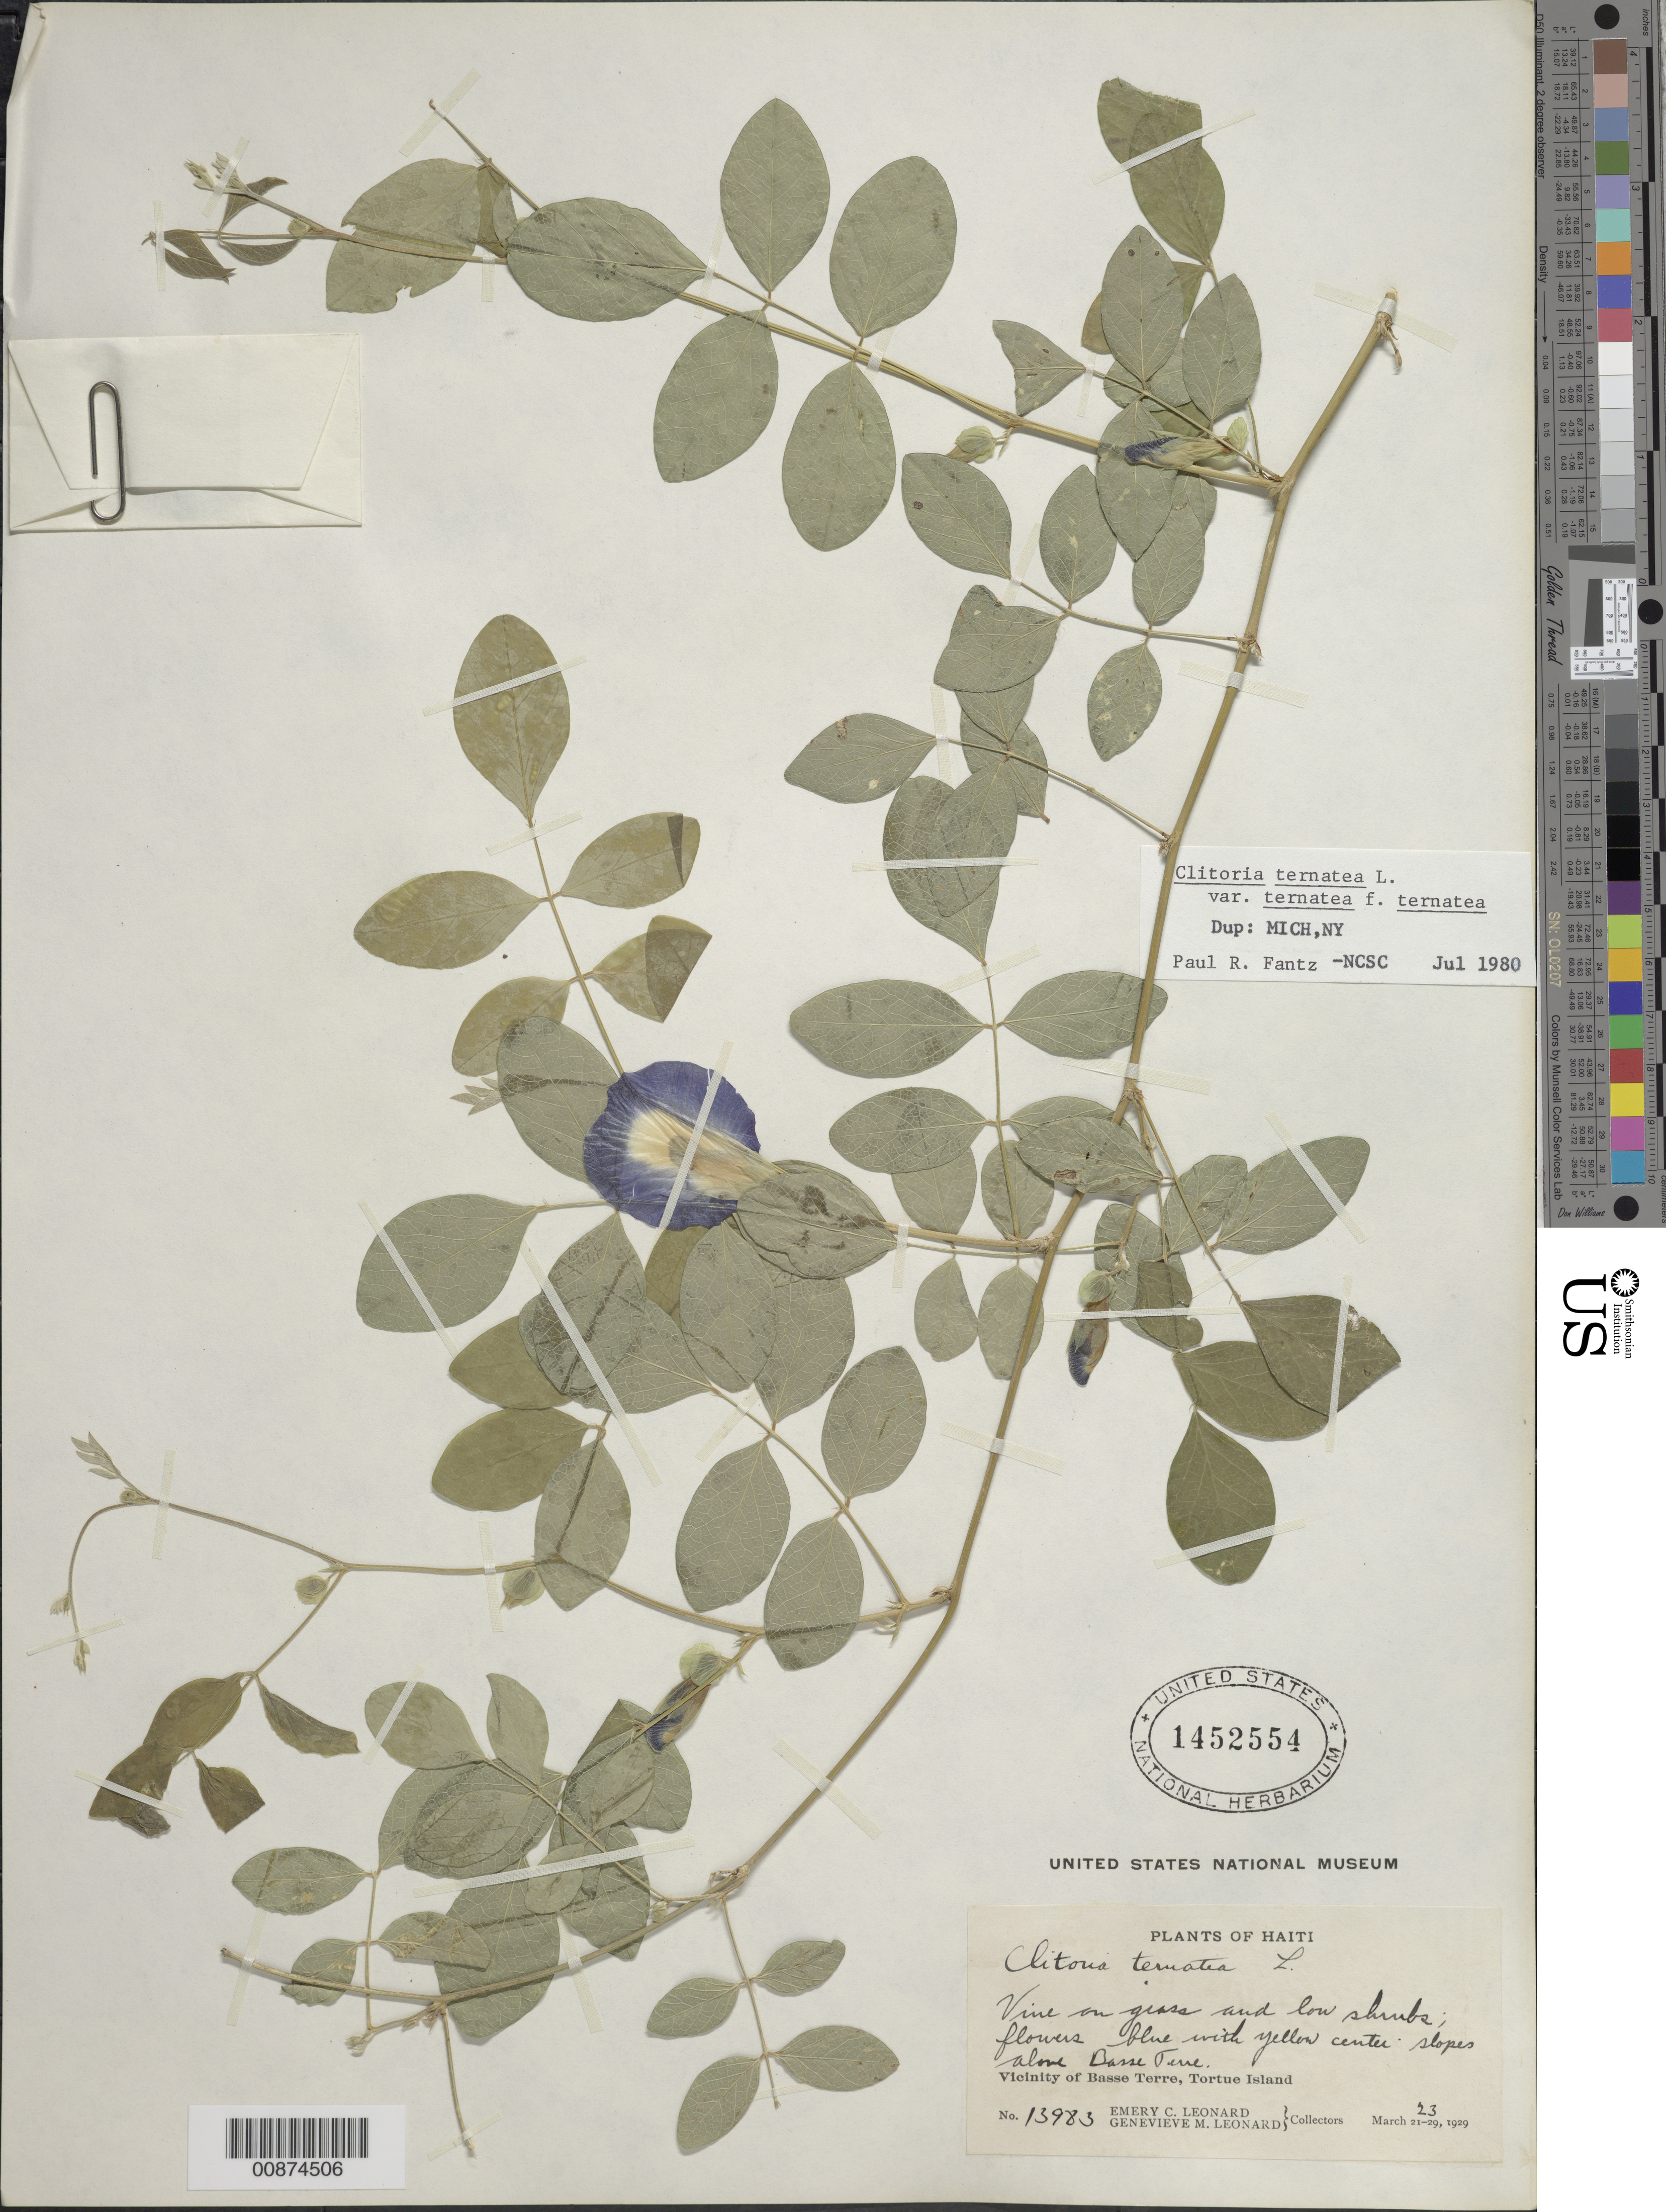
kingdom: Plantae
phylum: Tracheophyta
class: Magnoliopsida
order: Fabales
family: Fabaceae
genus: Clitoria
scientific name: Clitoria ternatea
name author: L.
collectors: E. C. Leonard & G. M. Leonard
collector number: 13983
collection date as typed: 23 Mar 1929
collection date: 1929-03-23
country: Haiti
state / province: Nord-Óuest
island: Île de la Tortue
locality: Slopes above Basse Terre, Tortue Island.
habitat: On grass and low shrubs. Slopes.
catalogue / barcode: US 1452554